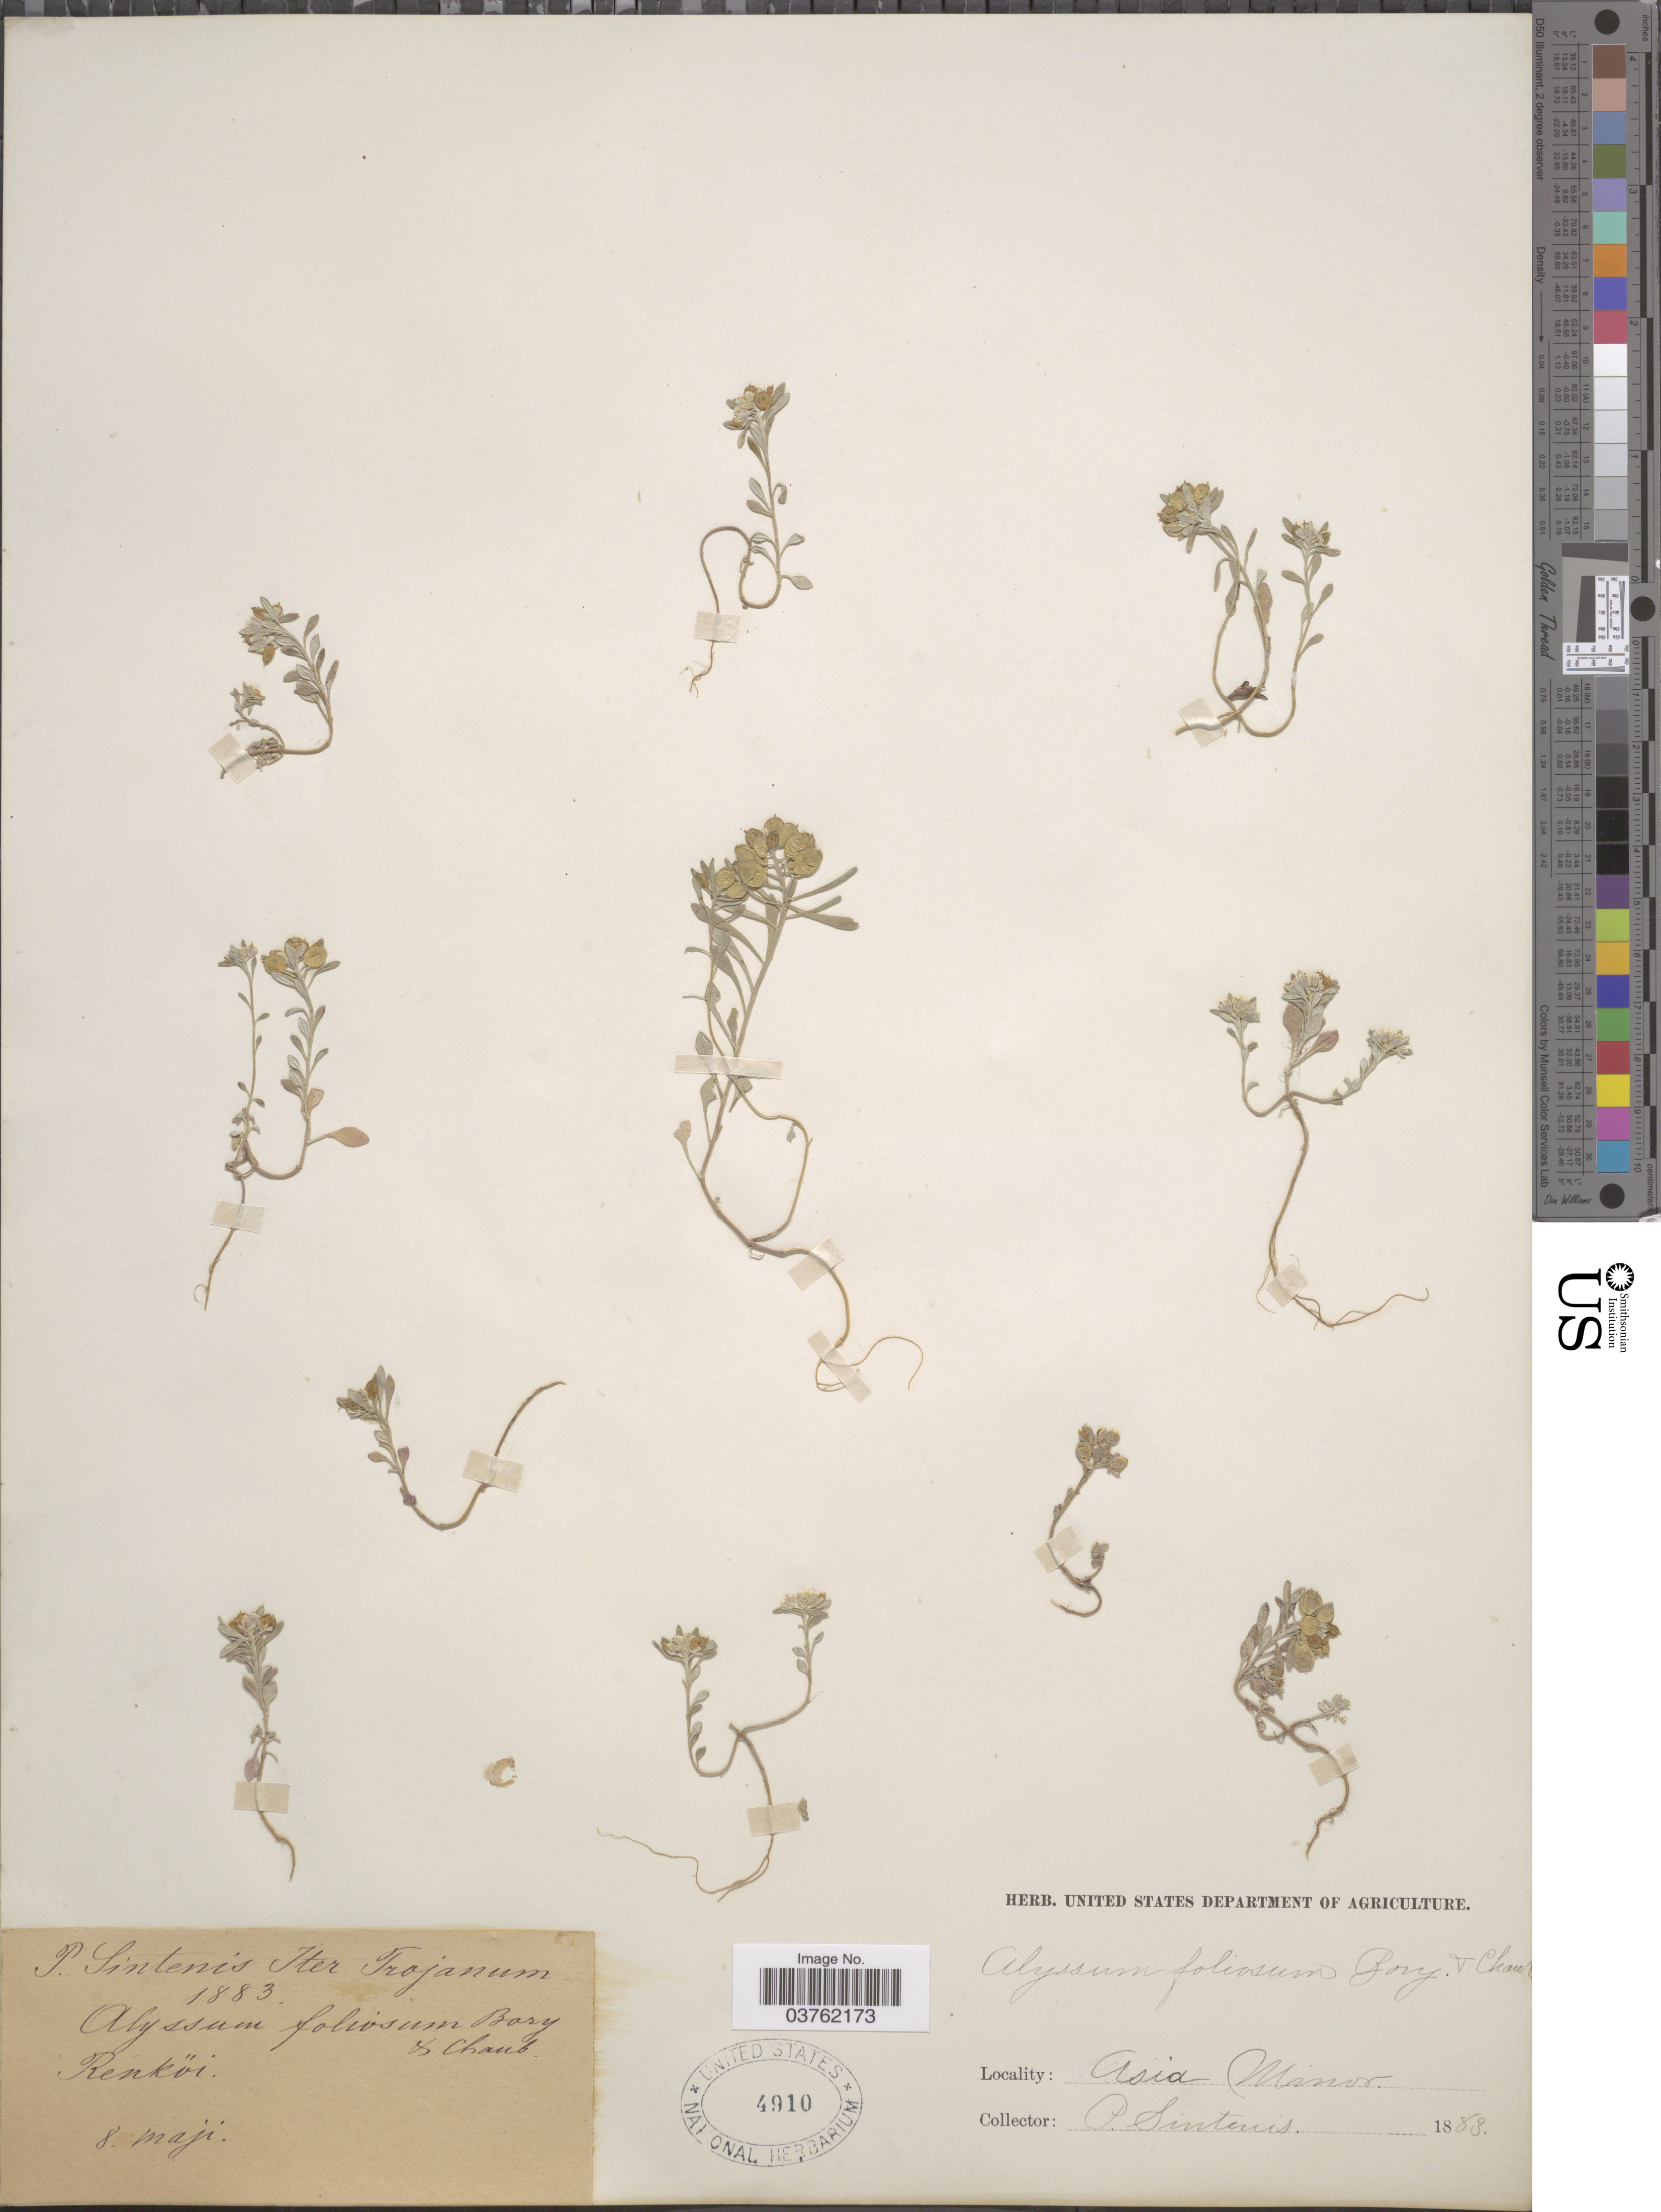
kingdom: Plantae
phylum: Tracheophyta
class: Magnoliopsida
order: Brassicales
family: Brassicaceae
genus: Alyssum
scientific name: Alyssum foliosum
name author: Bory & Chaub.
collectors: P. Sintenis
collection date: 1883-05-08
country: Turkey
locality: Asia Minor. Iter Trojanum. Renköi.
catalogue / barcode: US 4910